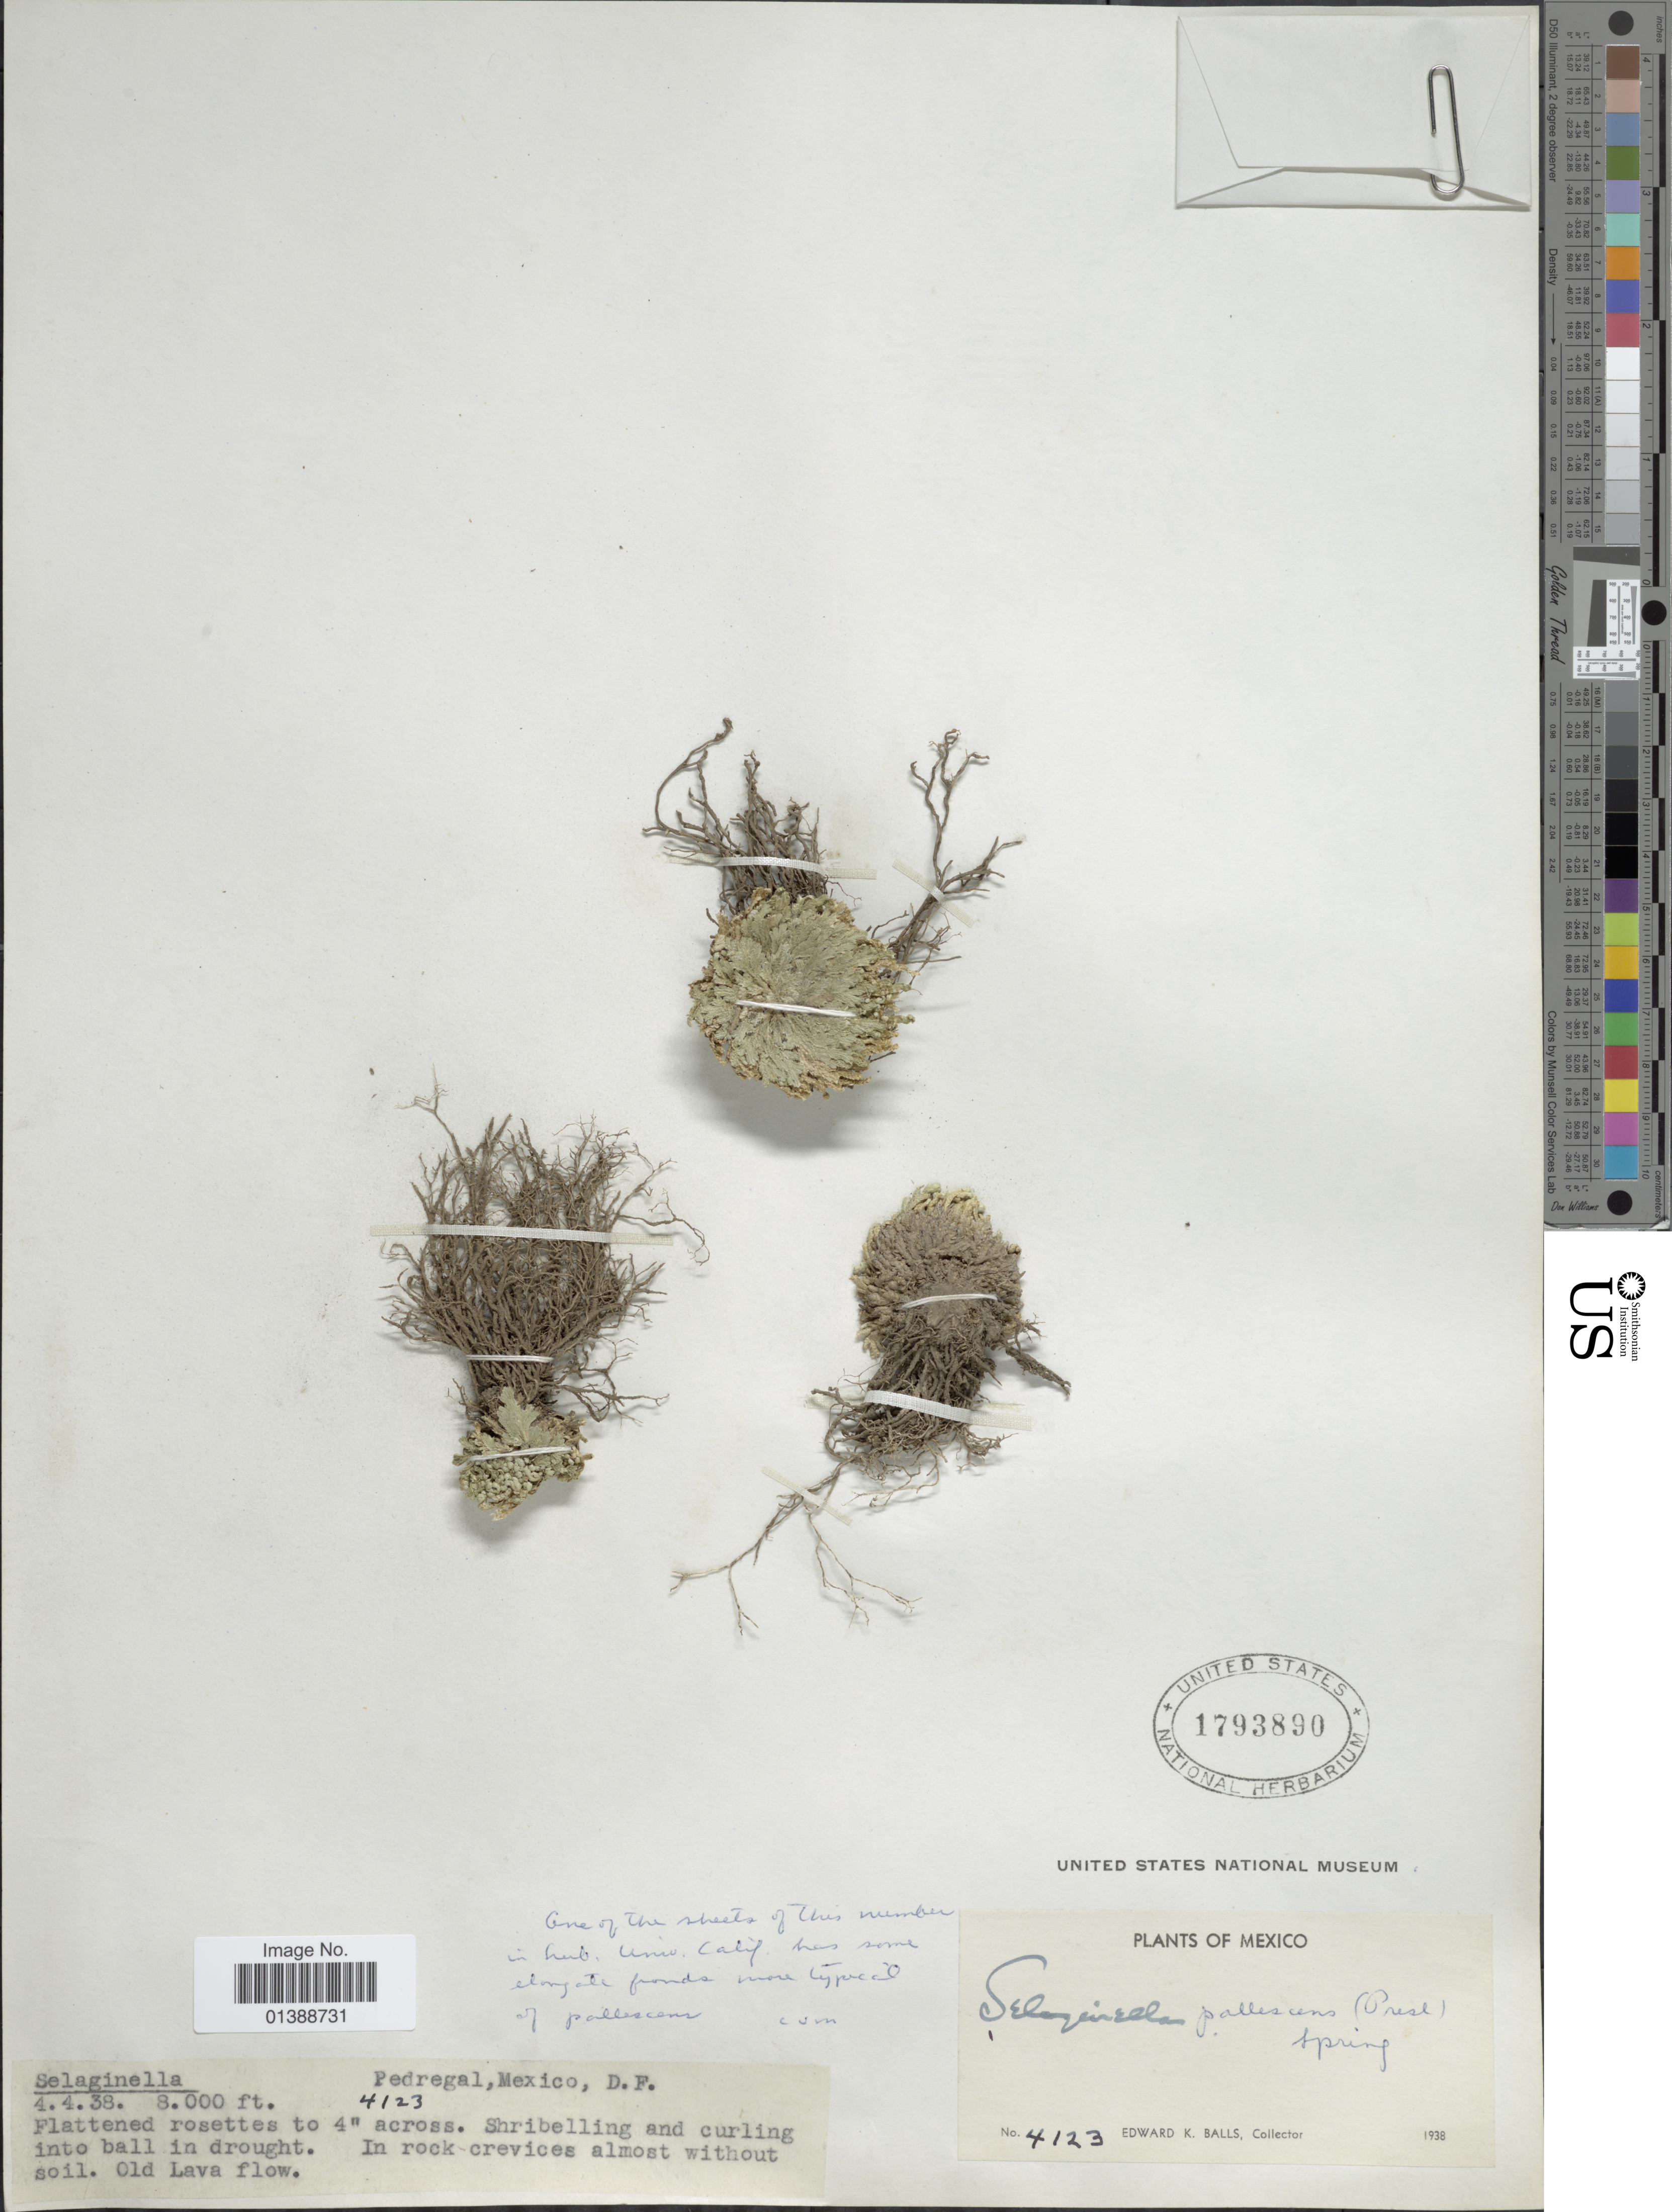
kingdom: Plantae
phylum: Tracheophyta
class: Lycopodiopsida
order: Selaginellales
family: Selaginellaceae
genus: Selaginella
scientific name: Selaginella pallescens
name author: (C. Presl) Spring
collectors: E. K. Balls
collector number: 4123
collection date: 1938-04-04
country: Mexico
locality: Pedregal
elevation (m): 2438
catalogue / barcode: US 1793890